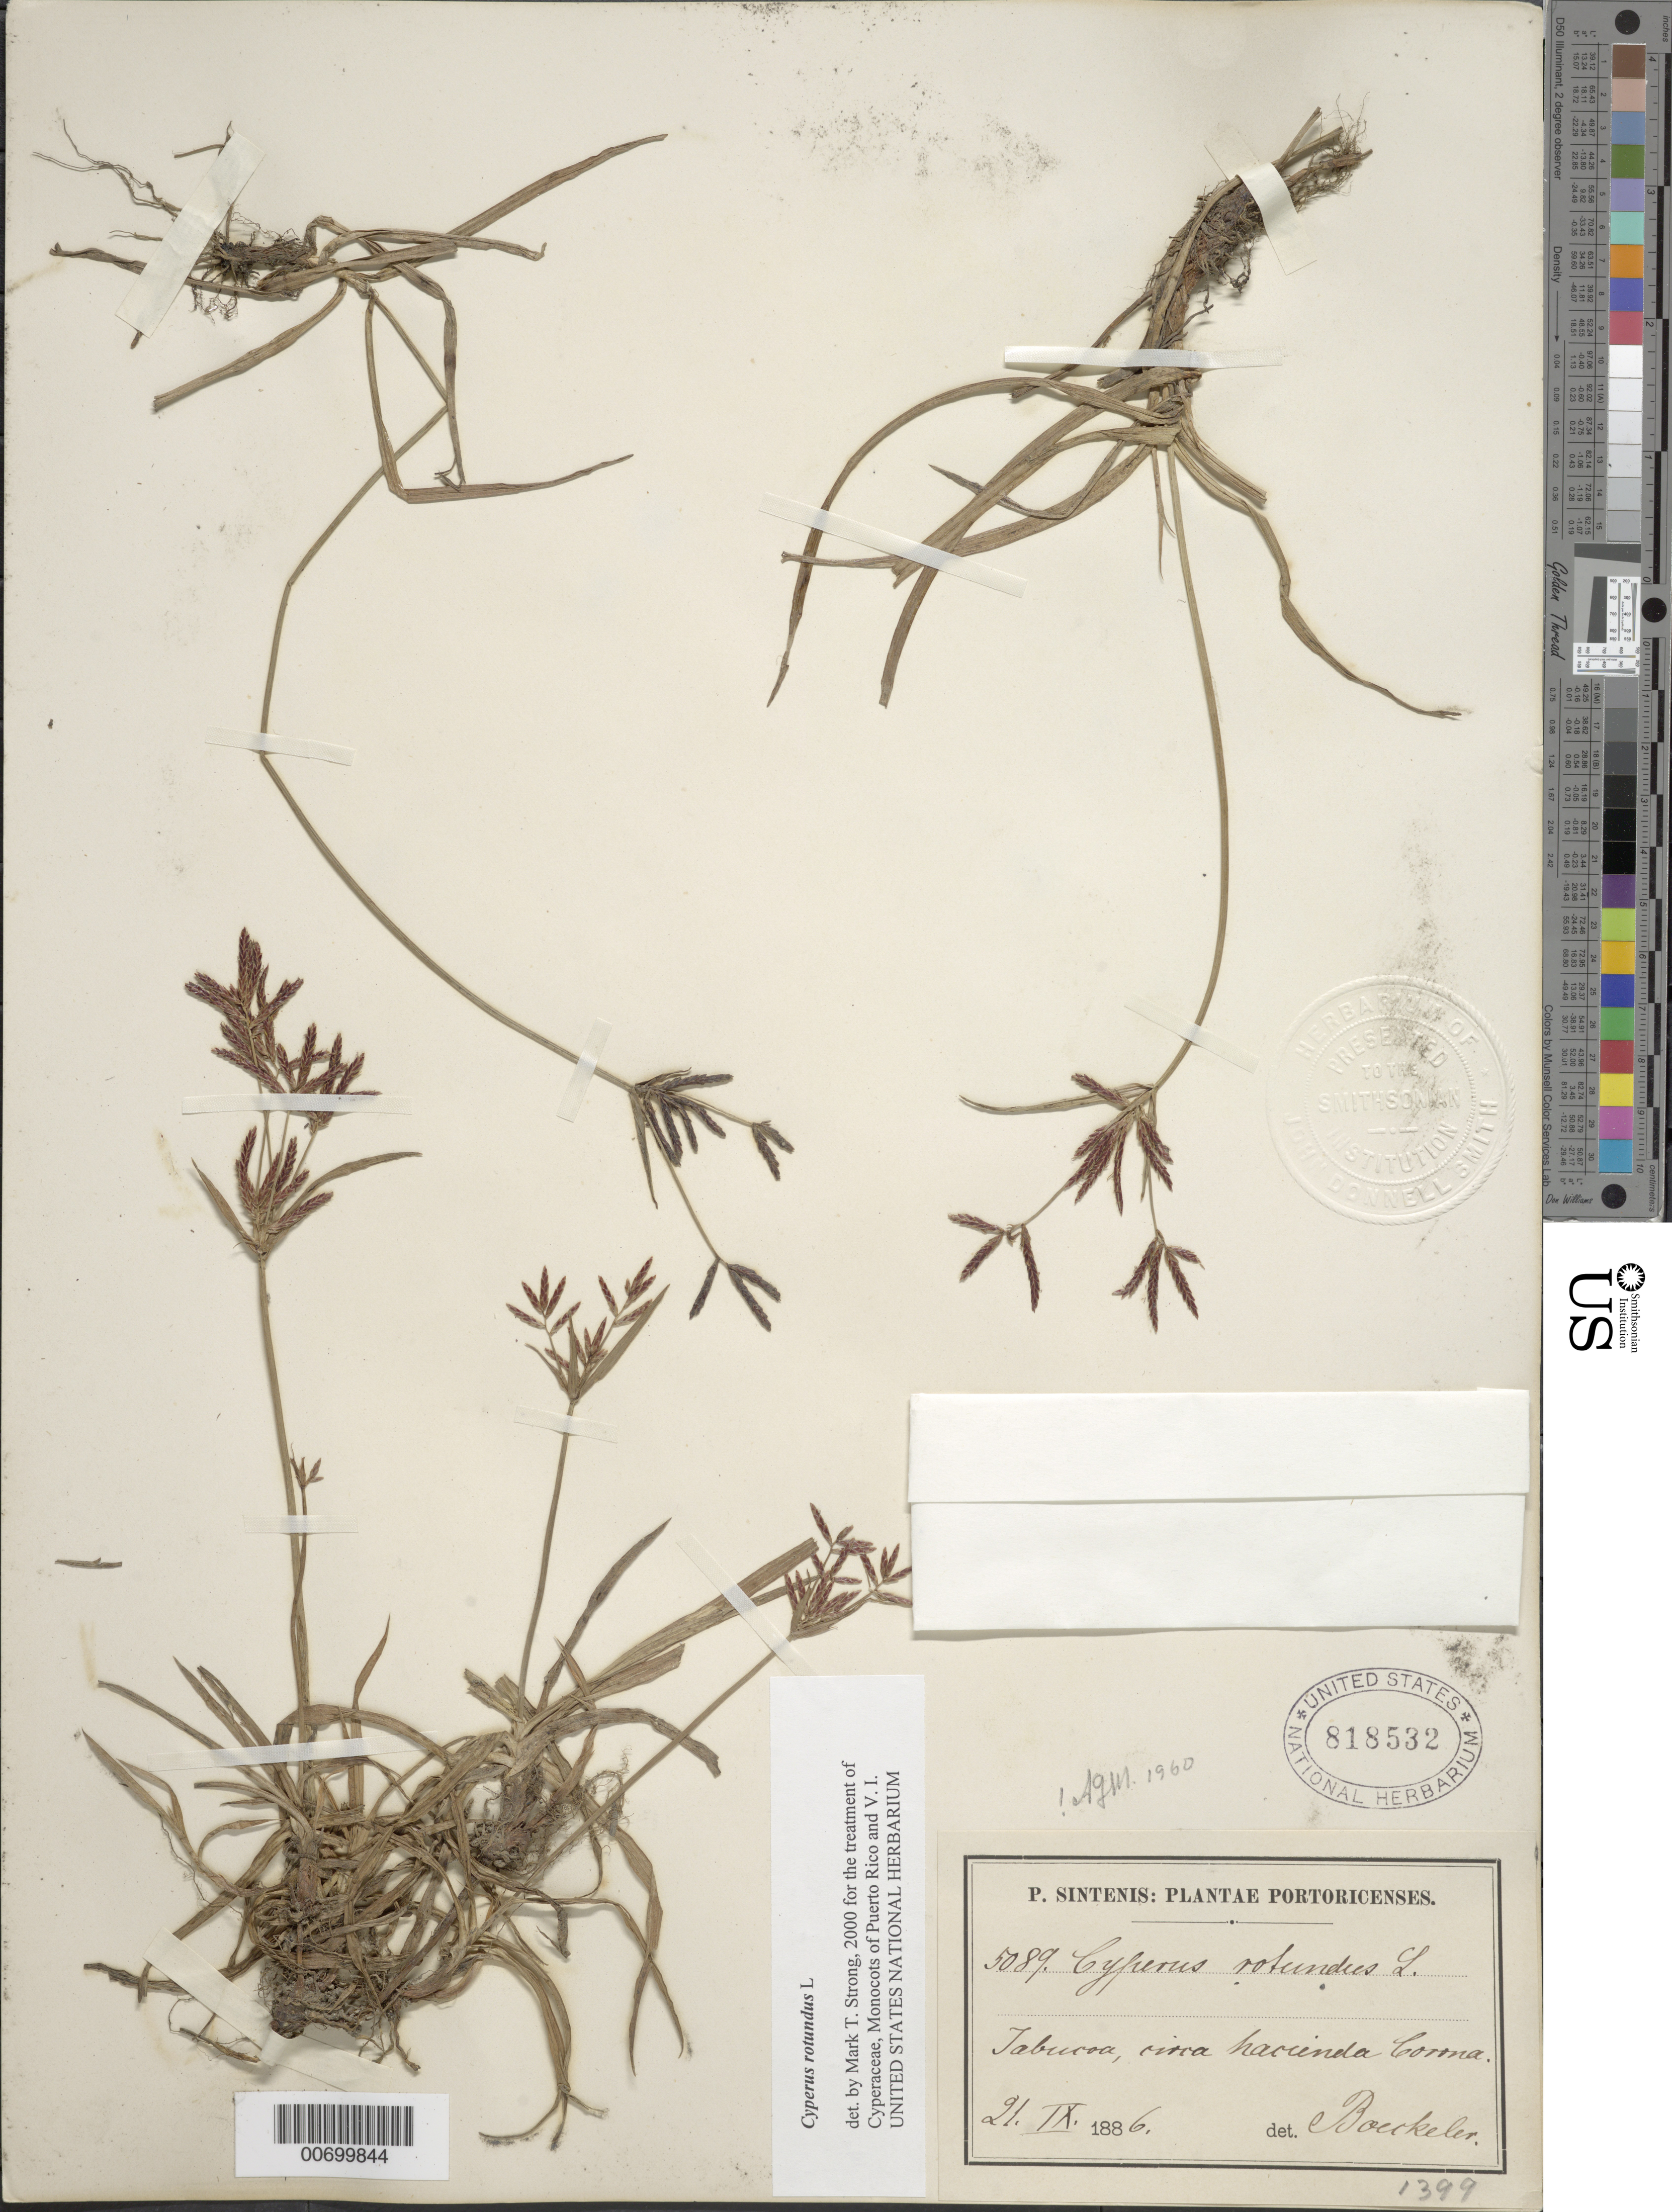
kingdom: Plantae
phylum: Tracheophyta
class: Liliopsida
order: Poales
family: Cyperaceae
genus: Cyperus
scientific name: Cyperus rotundus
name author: L.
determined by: Strong, M. T., (US), Smithsonian Institution - National Museum of Natural History (UNITED STATES)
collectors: P. Sintenis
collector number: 5089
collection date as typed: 21 Sep 1886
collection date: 1886-09-21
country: Puerto Rico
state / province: Yabucoa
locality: Yabucoa.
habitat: Circa hacienda Corona.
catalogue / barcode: US 818532